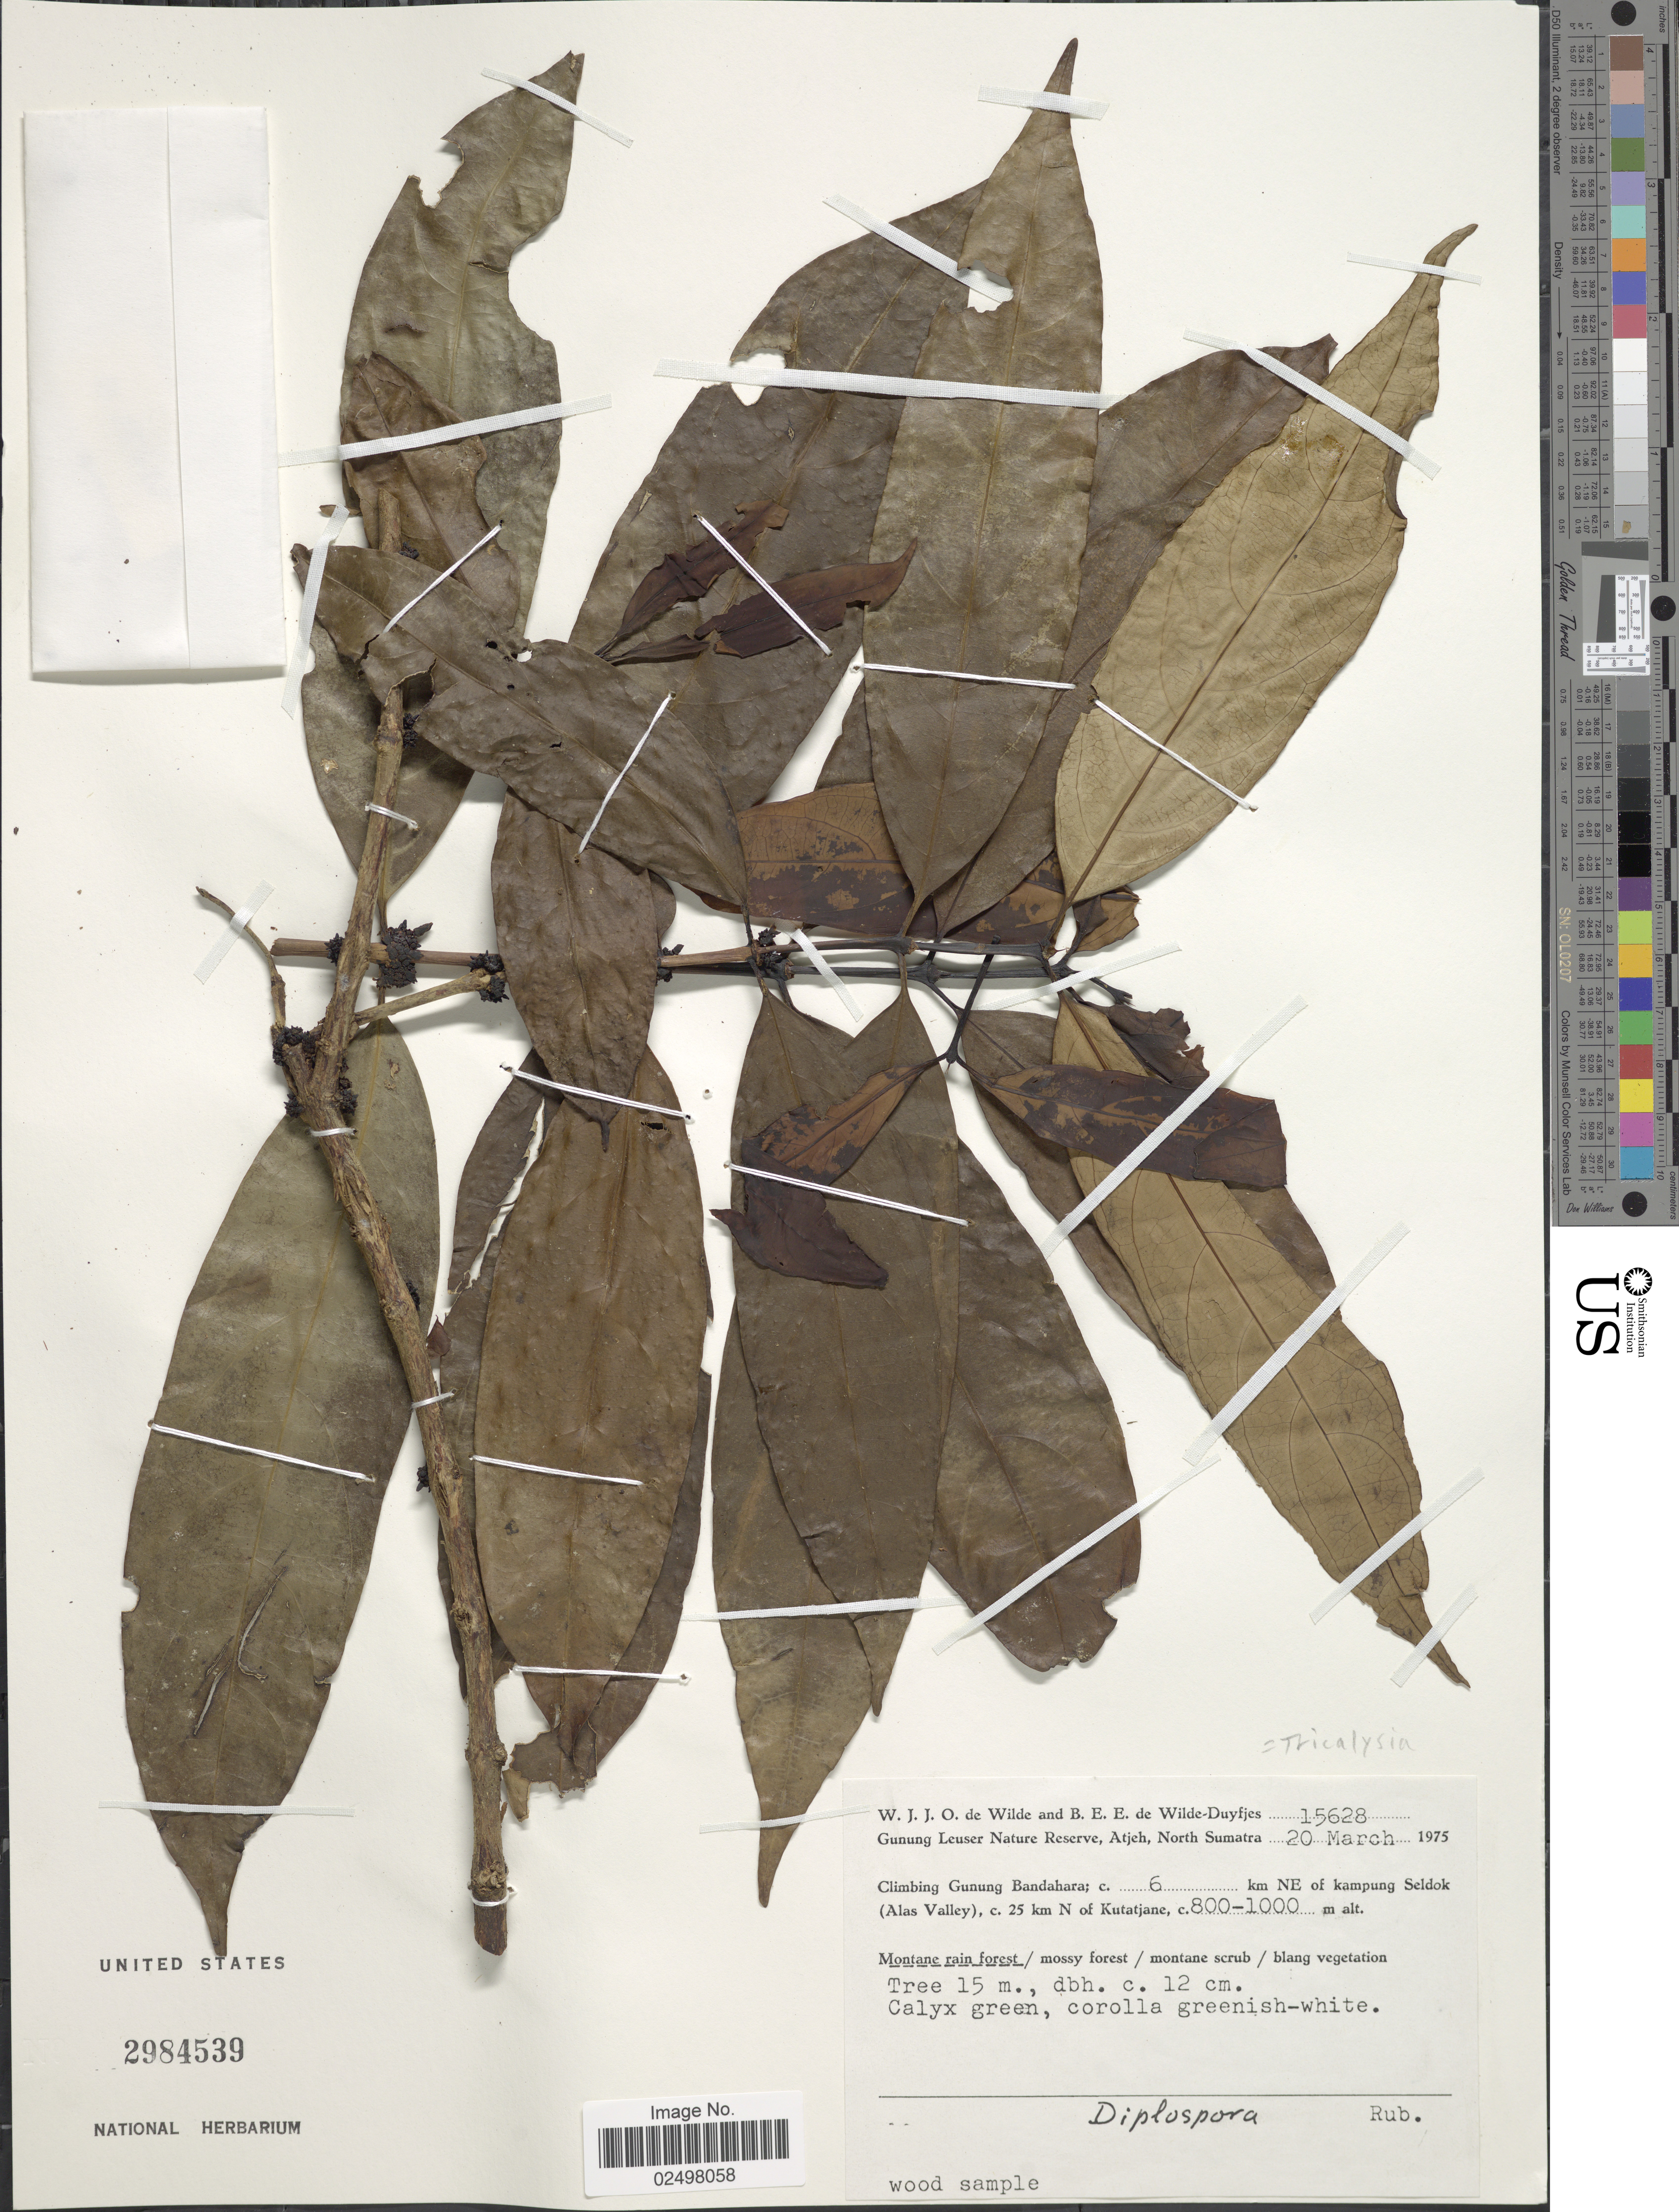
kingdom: Plantae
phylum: Tracheophyta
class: Magnoliopsida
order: Gentianales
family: Rubiaceae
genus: Tricalysia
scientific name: Tricalysia sp.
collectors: W. J. de Wilde & B. E. de Wilde-Duyfjes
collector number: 15628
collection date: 1975-03-20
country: Indonesia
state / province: Sumatra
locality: Gunung Leuser Reserve, Atjeh, North Sumatra, Climbing gunung Bandahara; c. 6 km NE of kampung Seldok (Alas Valley), c. 25 km N of Kutatjane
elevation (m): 800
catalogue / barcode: US 2984539